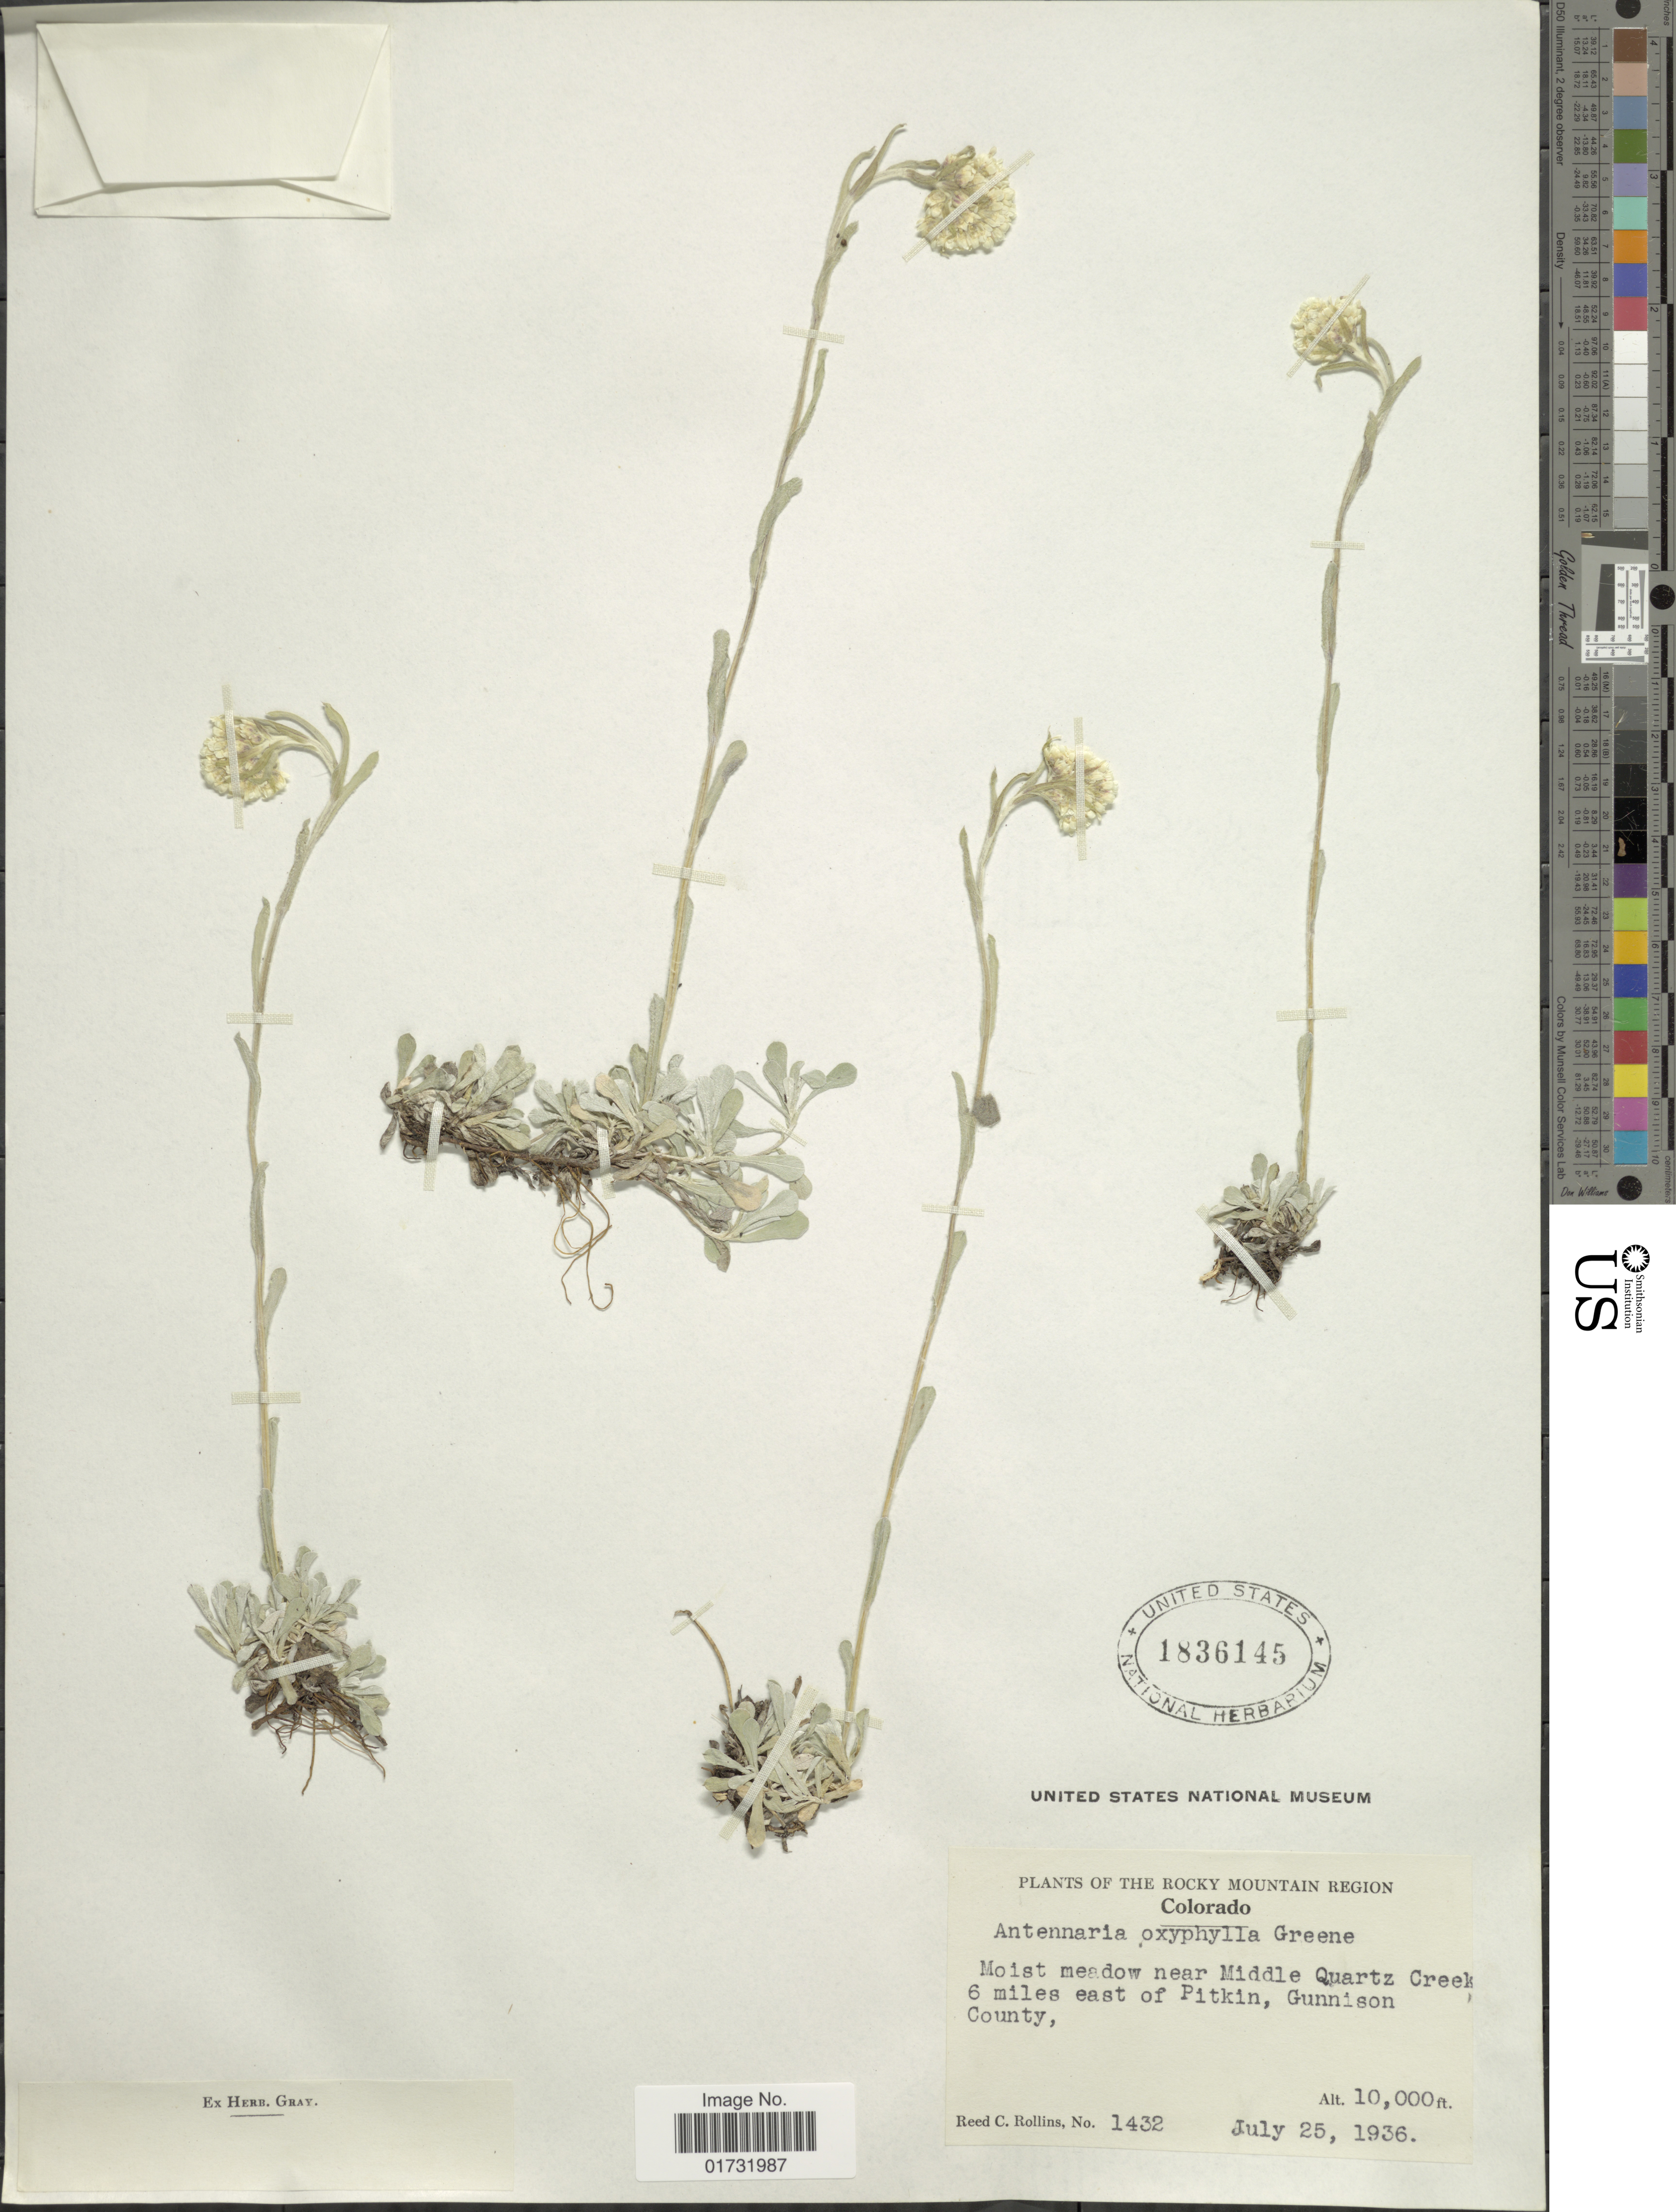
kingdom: Plantae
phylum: Tracheophyta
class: Magnoliopsida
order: Asterales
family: Asteraceae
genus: Antennaria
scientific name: Antennaria oxyphylla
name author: Greene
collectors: R. C. Rollins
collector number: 1432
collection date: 1936-07-25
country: United States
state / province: Colorado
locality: Rocky Mountain Region. near Middle Quartz Creek 6 miles east of Pitkin, Gunnison County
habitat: moist meadow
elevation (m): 3048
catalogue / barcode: US 1836145